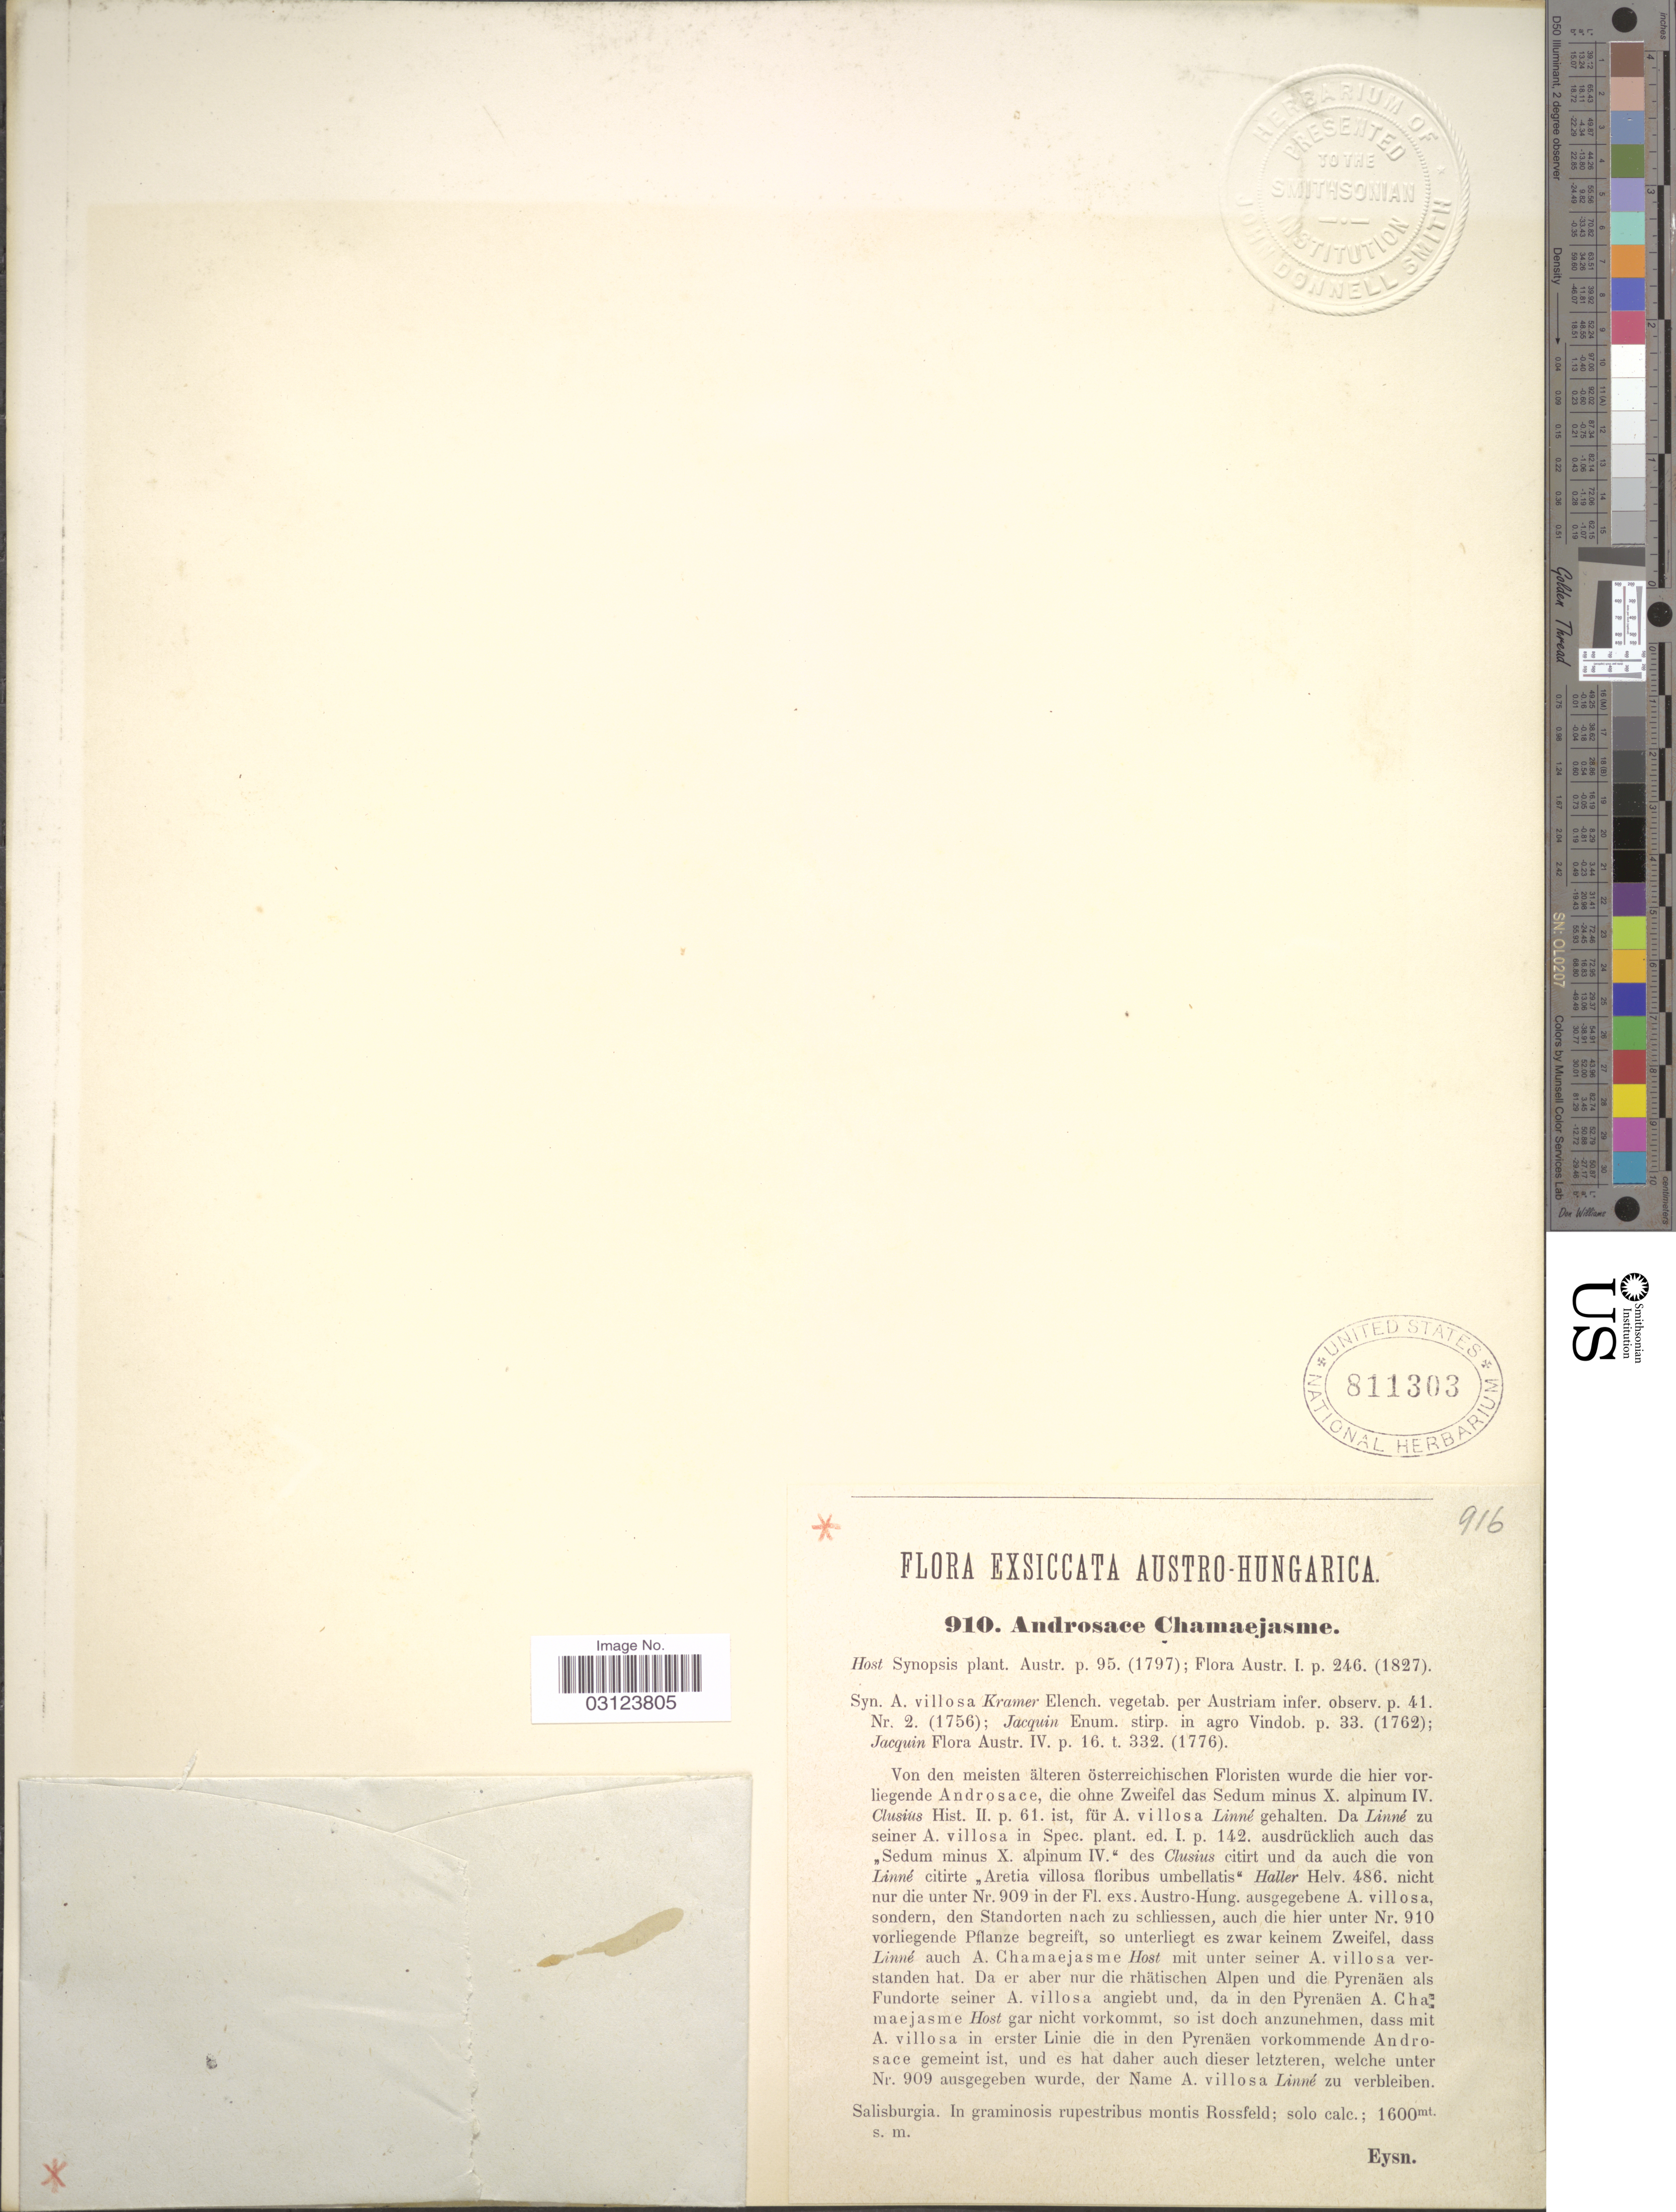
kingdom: Plantae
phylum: Tracheophyta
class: Magnoliopsida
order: Ericales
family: Primulaceae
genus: Androsace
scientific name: Androsace chamaejasme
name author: Wulfen ex Host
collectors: -. Eysn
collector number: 910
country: Hungary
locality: Austro-Hungarica, Salisburgia. In graminosis rupestribus montis Rossfeld.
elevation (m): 1600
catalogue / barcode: US 811303